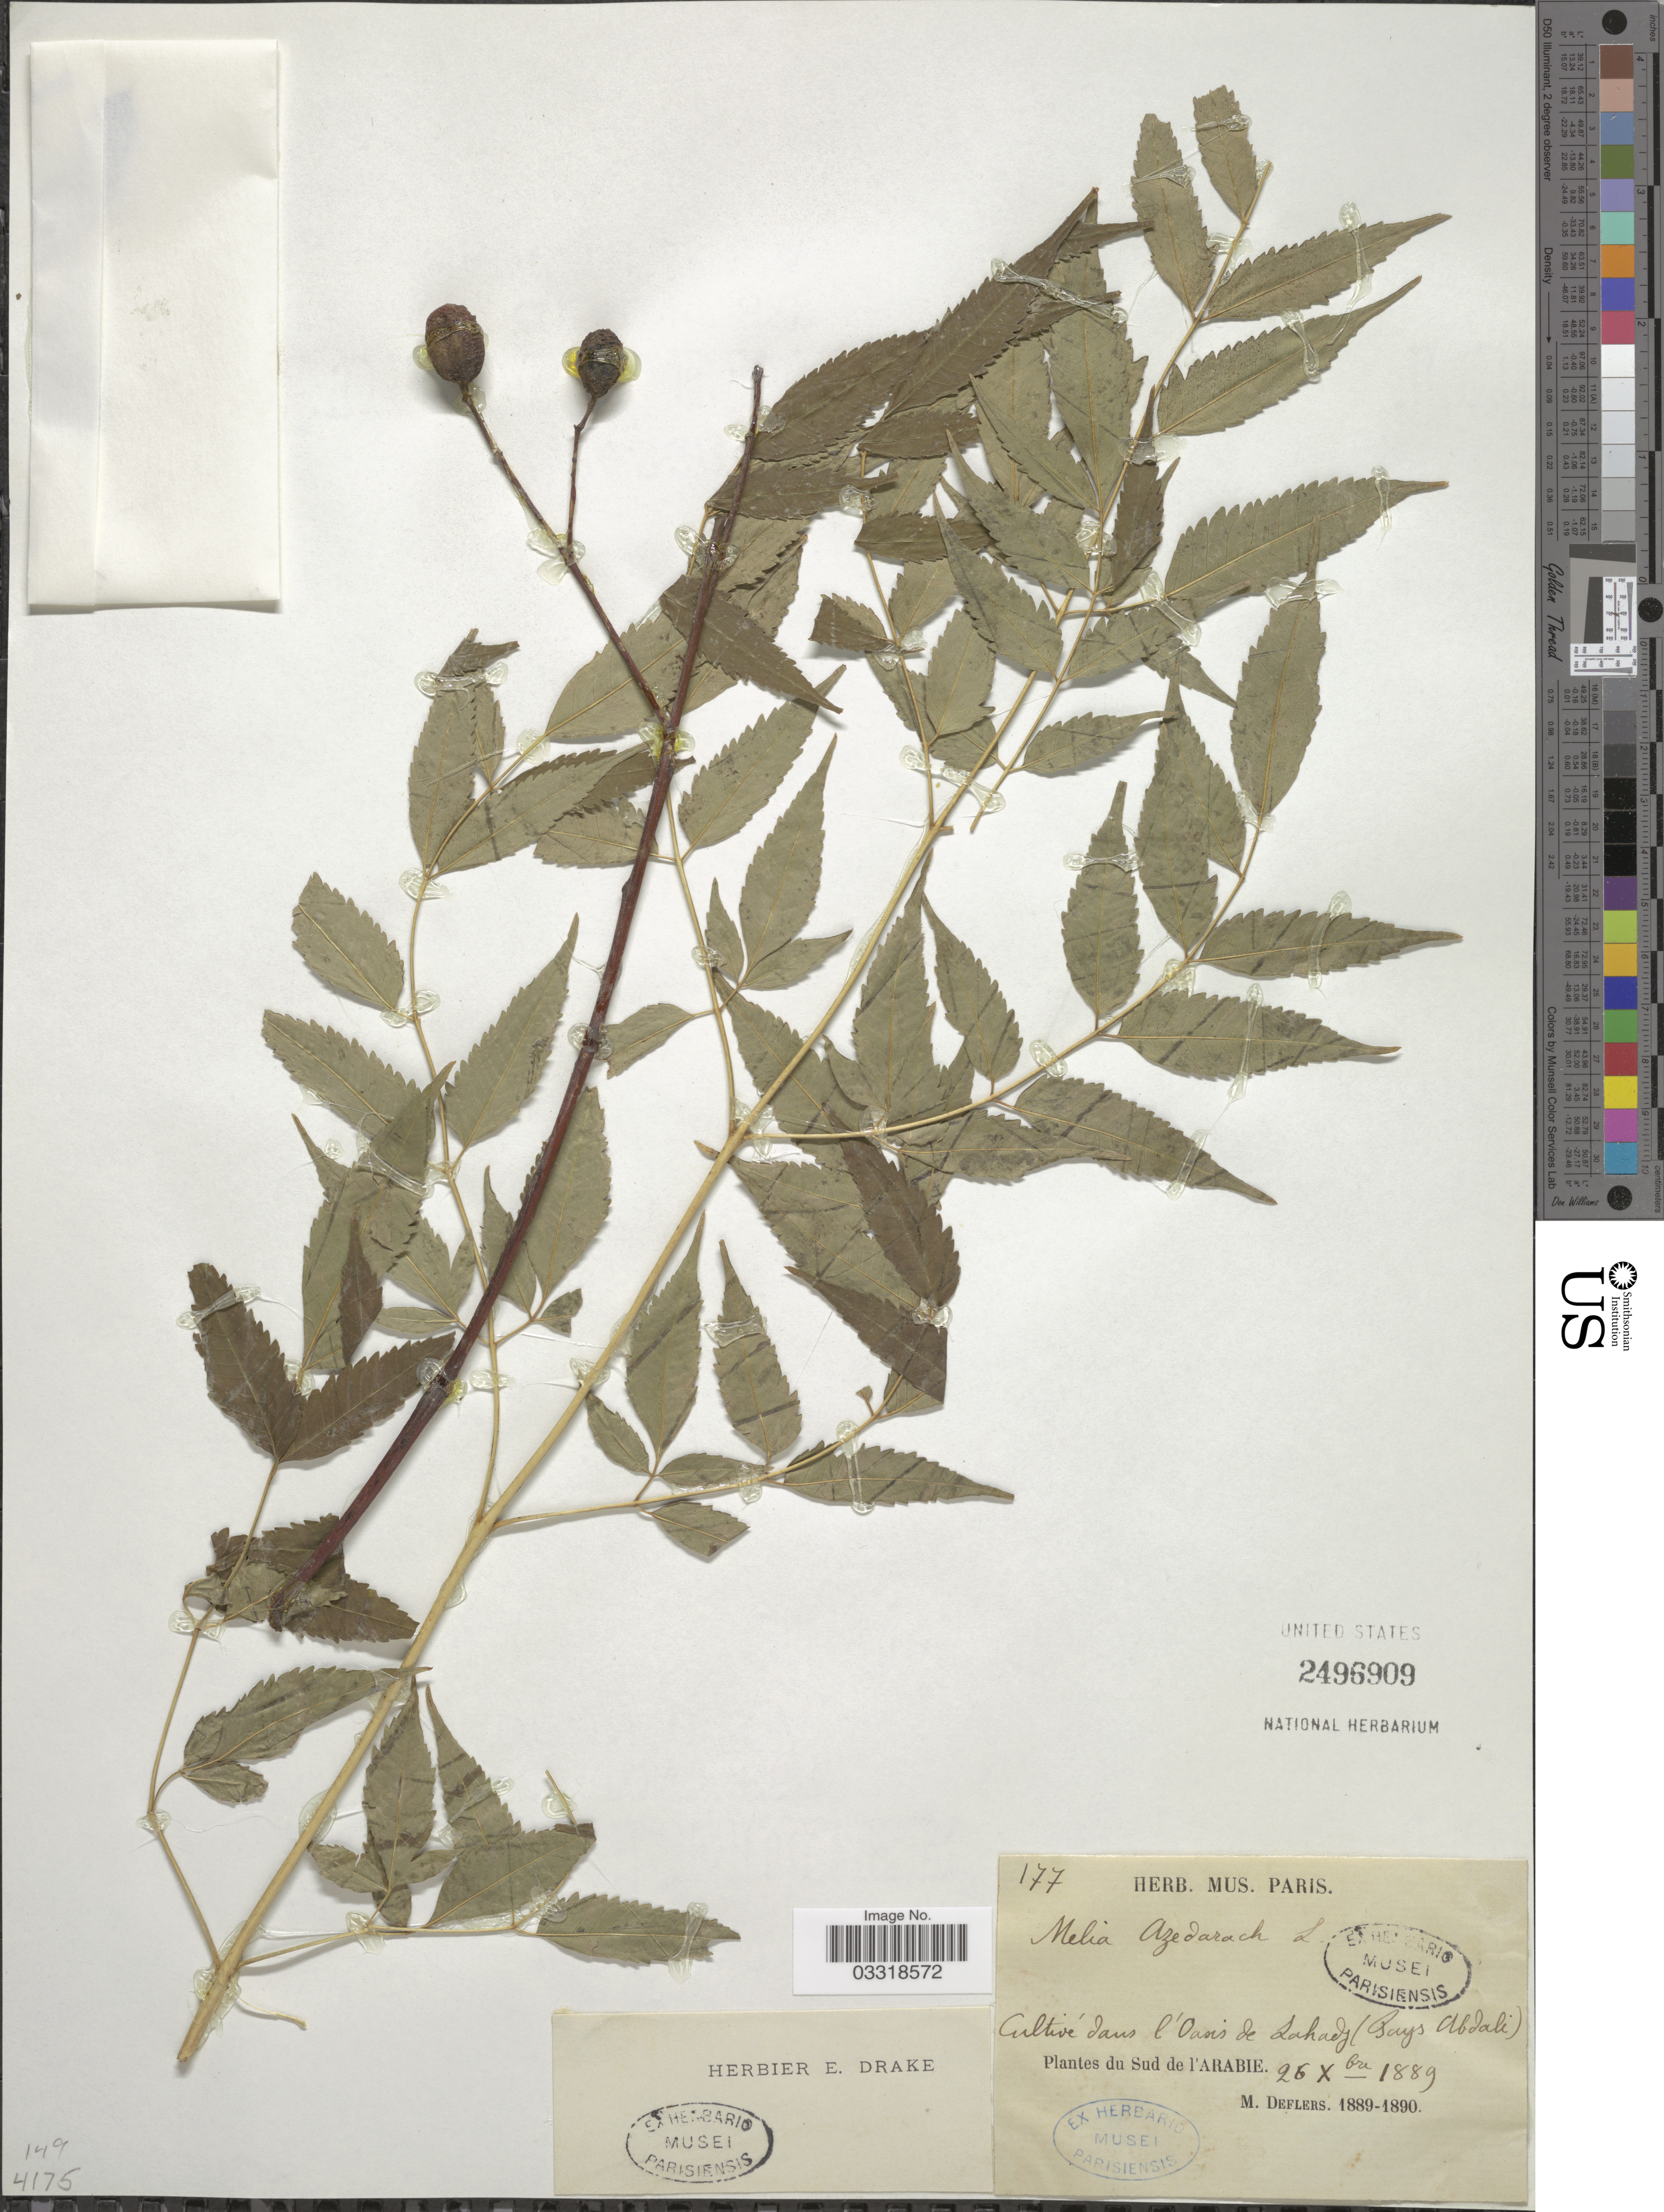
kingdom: Plantae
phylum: Tracheophyta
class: Magnoliopsida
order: Sapindales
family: Meliaceae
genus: Melia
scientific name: Melia azedarach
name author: L.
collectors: M. Deflers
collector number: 177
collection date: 1889-10-26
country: Saudi Arabia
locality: Cultivé dans l'Oasis de Lahadj (Bays Abdaki [interpreted]). Sud de l'Arabie.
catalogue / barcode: US 2496909